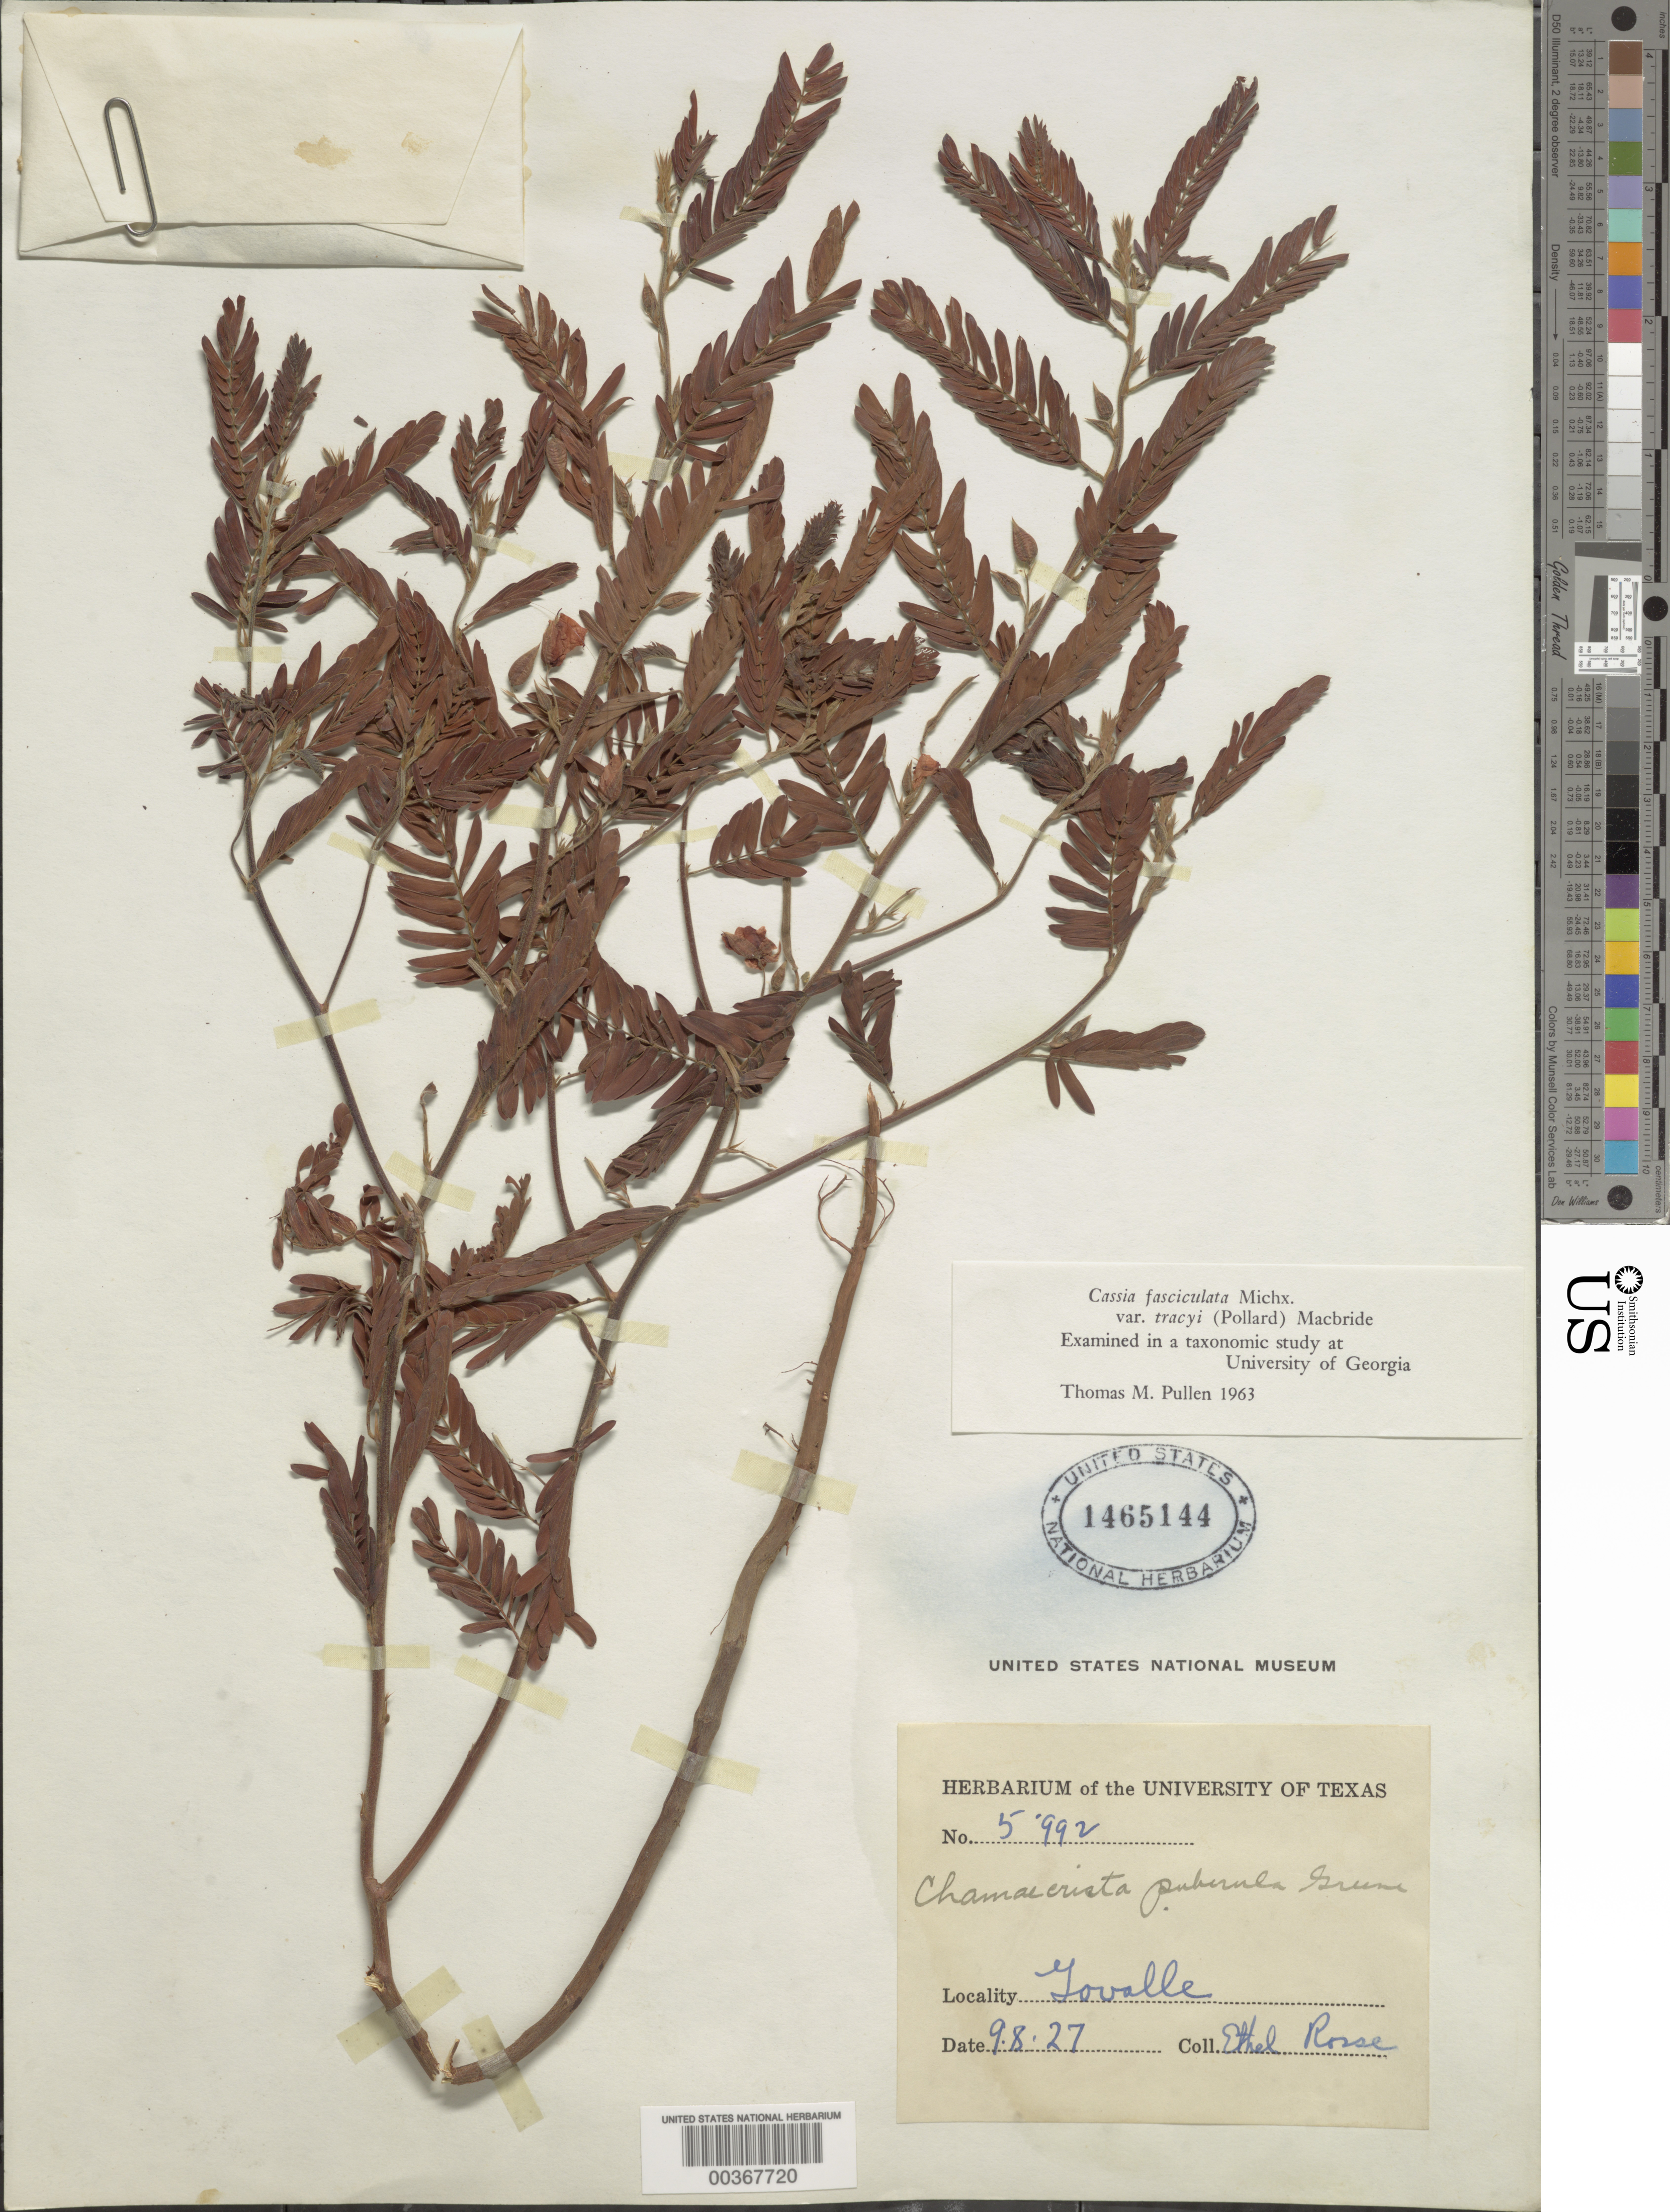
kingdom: Plantae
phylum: Tracheophyta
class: Magnoliopsida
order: Fabales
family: Fabaceae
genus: Chamaecrista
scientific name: Chamaecrista fasciculata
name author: (Michx.) Greene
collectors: E. Rosse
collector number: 5992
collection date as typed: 09 Aug 1927 or 08 Sep 1927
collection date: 1927-08-09 or 1927-09-08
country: United States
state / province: Texas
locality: Govalle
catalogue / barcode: US 1465144